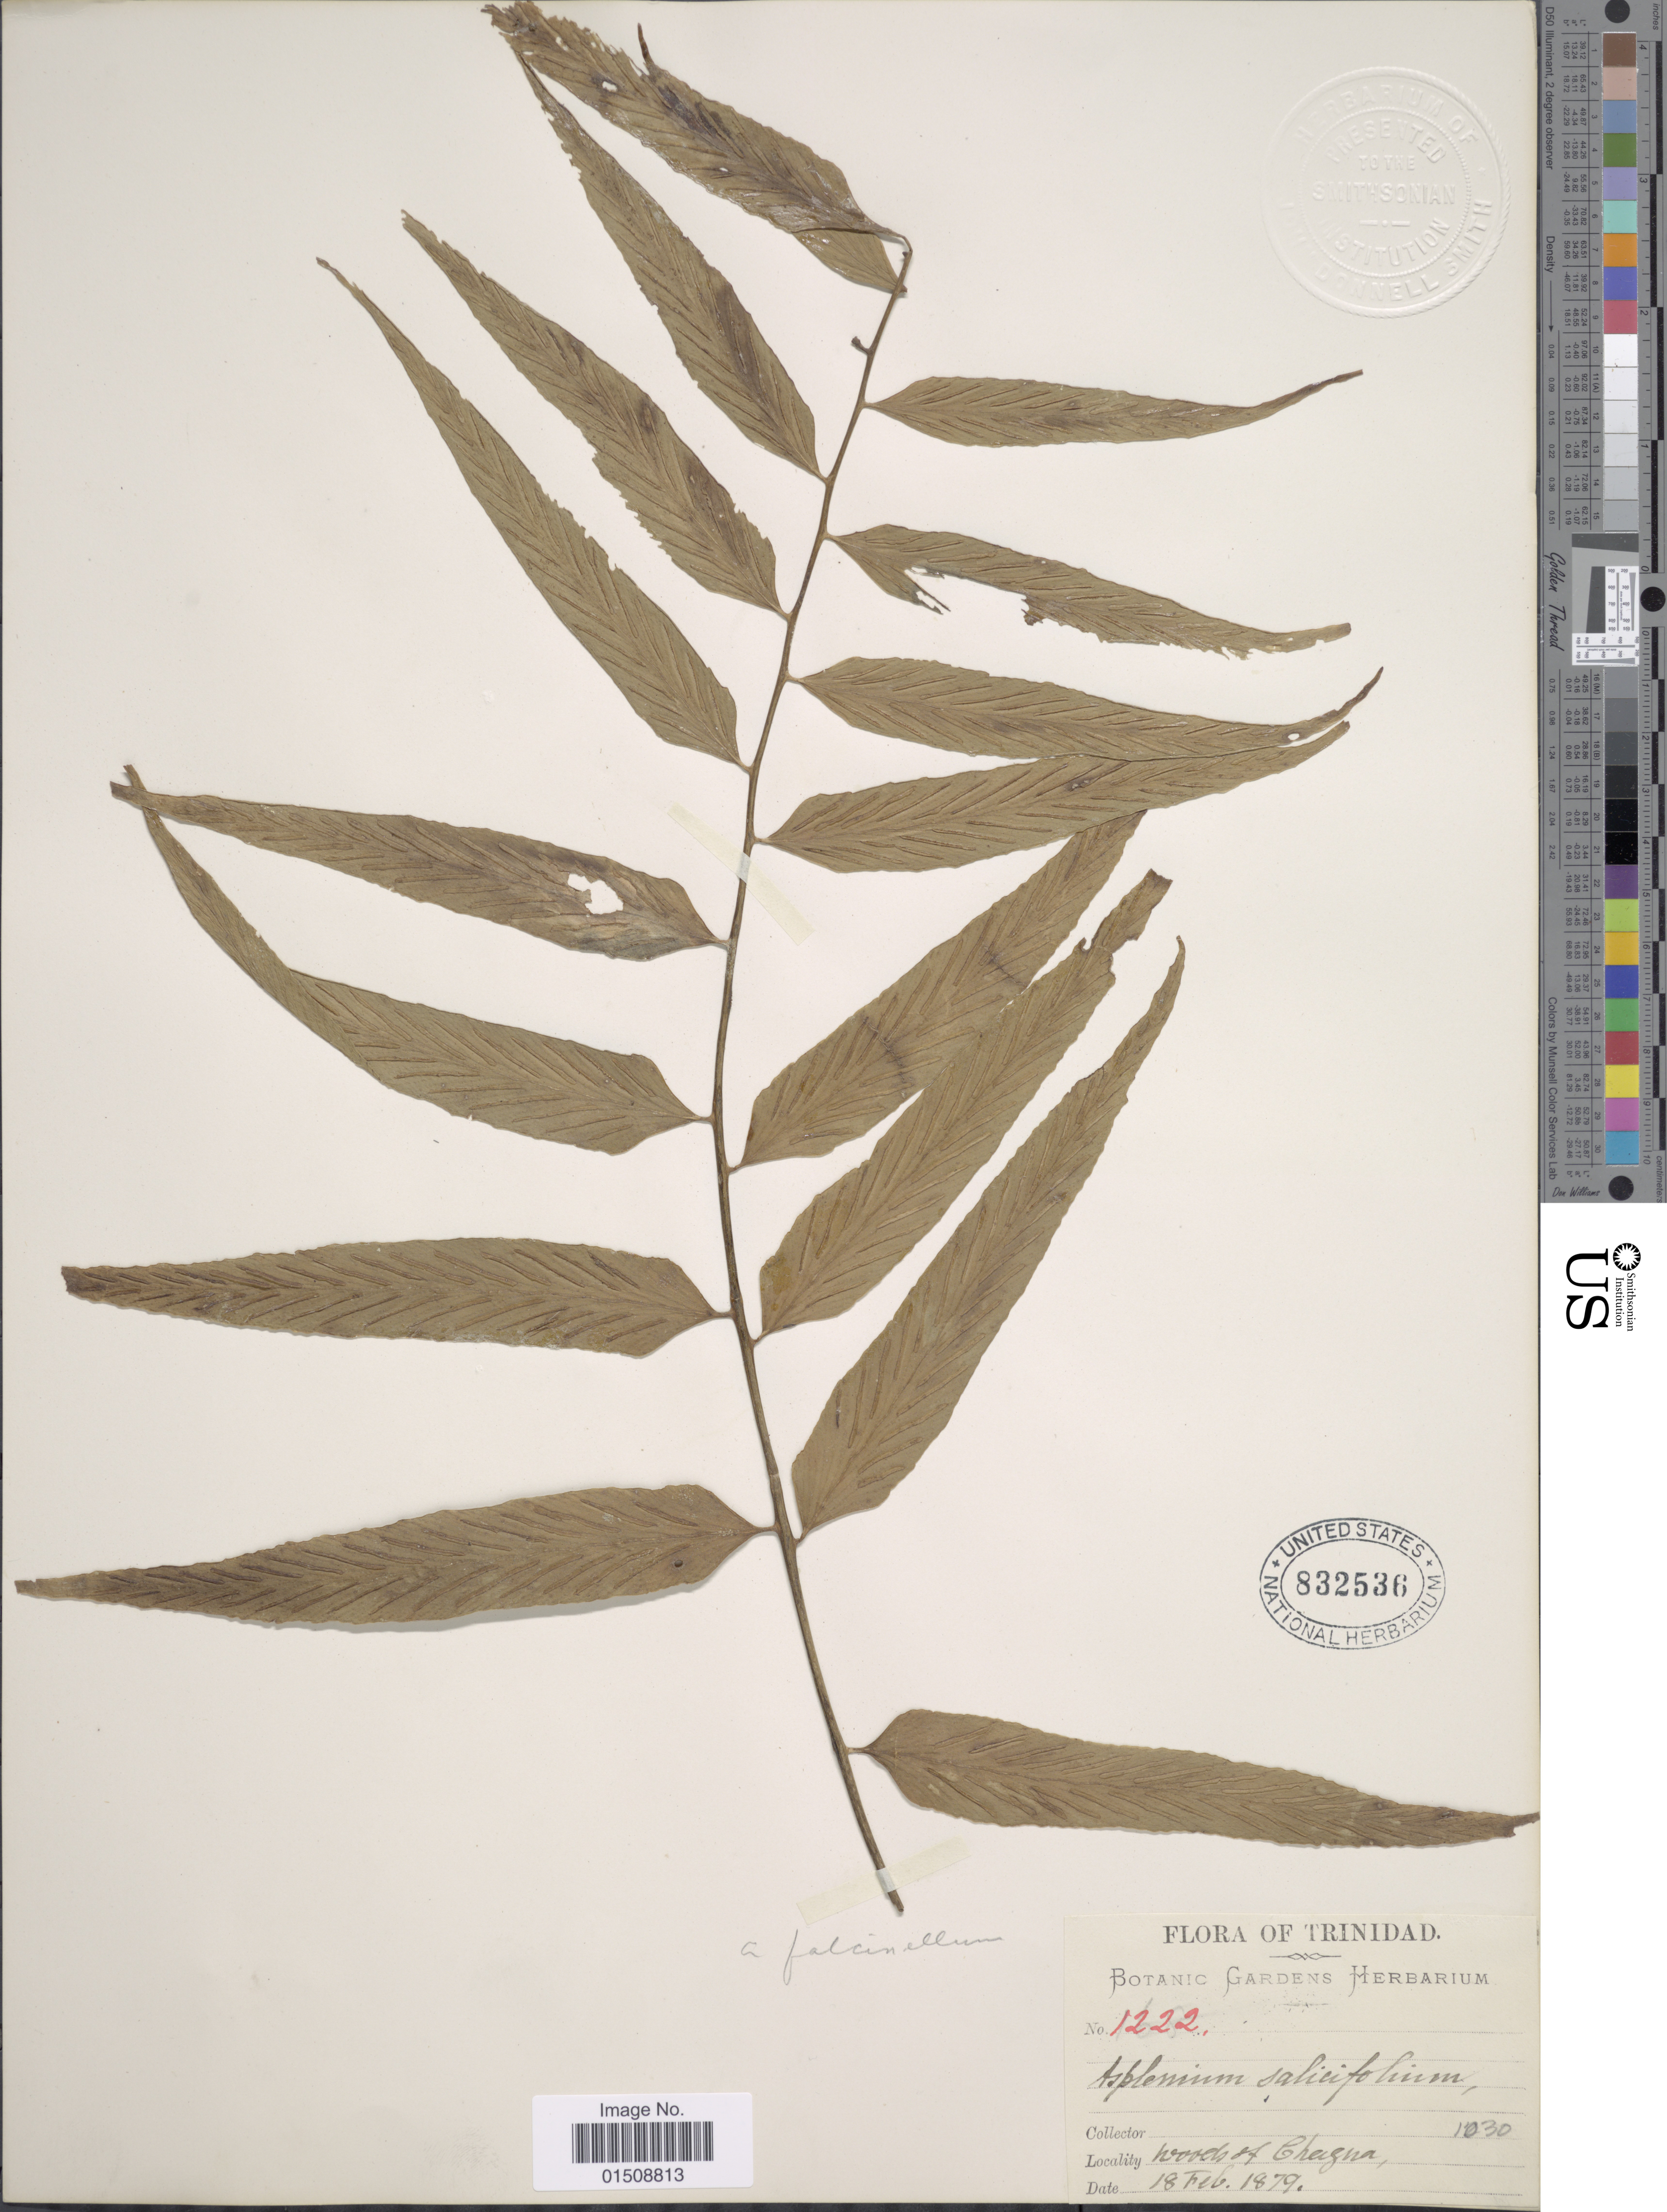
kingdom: Plantae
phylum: Tracheophyta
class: Polypodiopsida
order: Polypodiales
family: Aspleniaceae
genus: Asplenium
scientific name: Asplenium falcinellum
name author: Maxon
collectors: Botanic Gardens Herbarium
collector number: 1222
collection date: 1879-02-18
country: Trinidad and Tobago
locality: Trinidad, Woods of Chagua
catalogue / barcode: US 832536